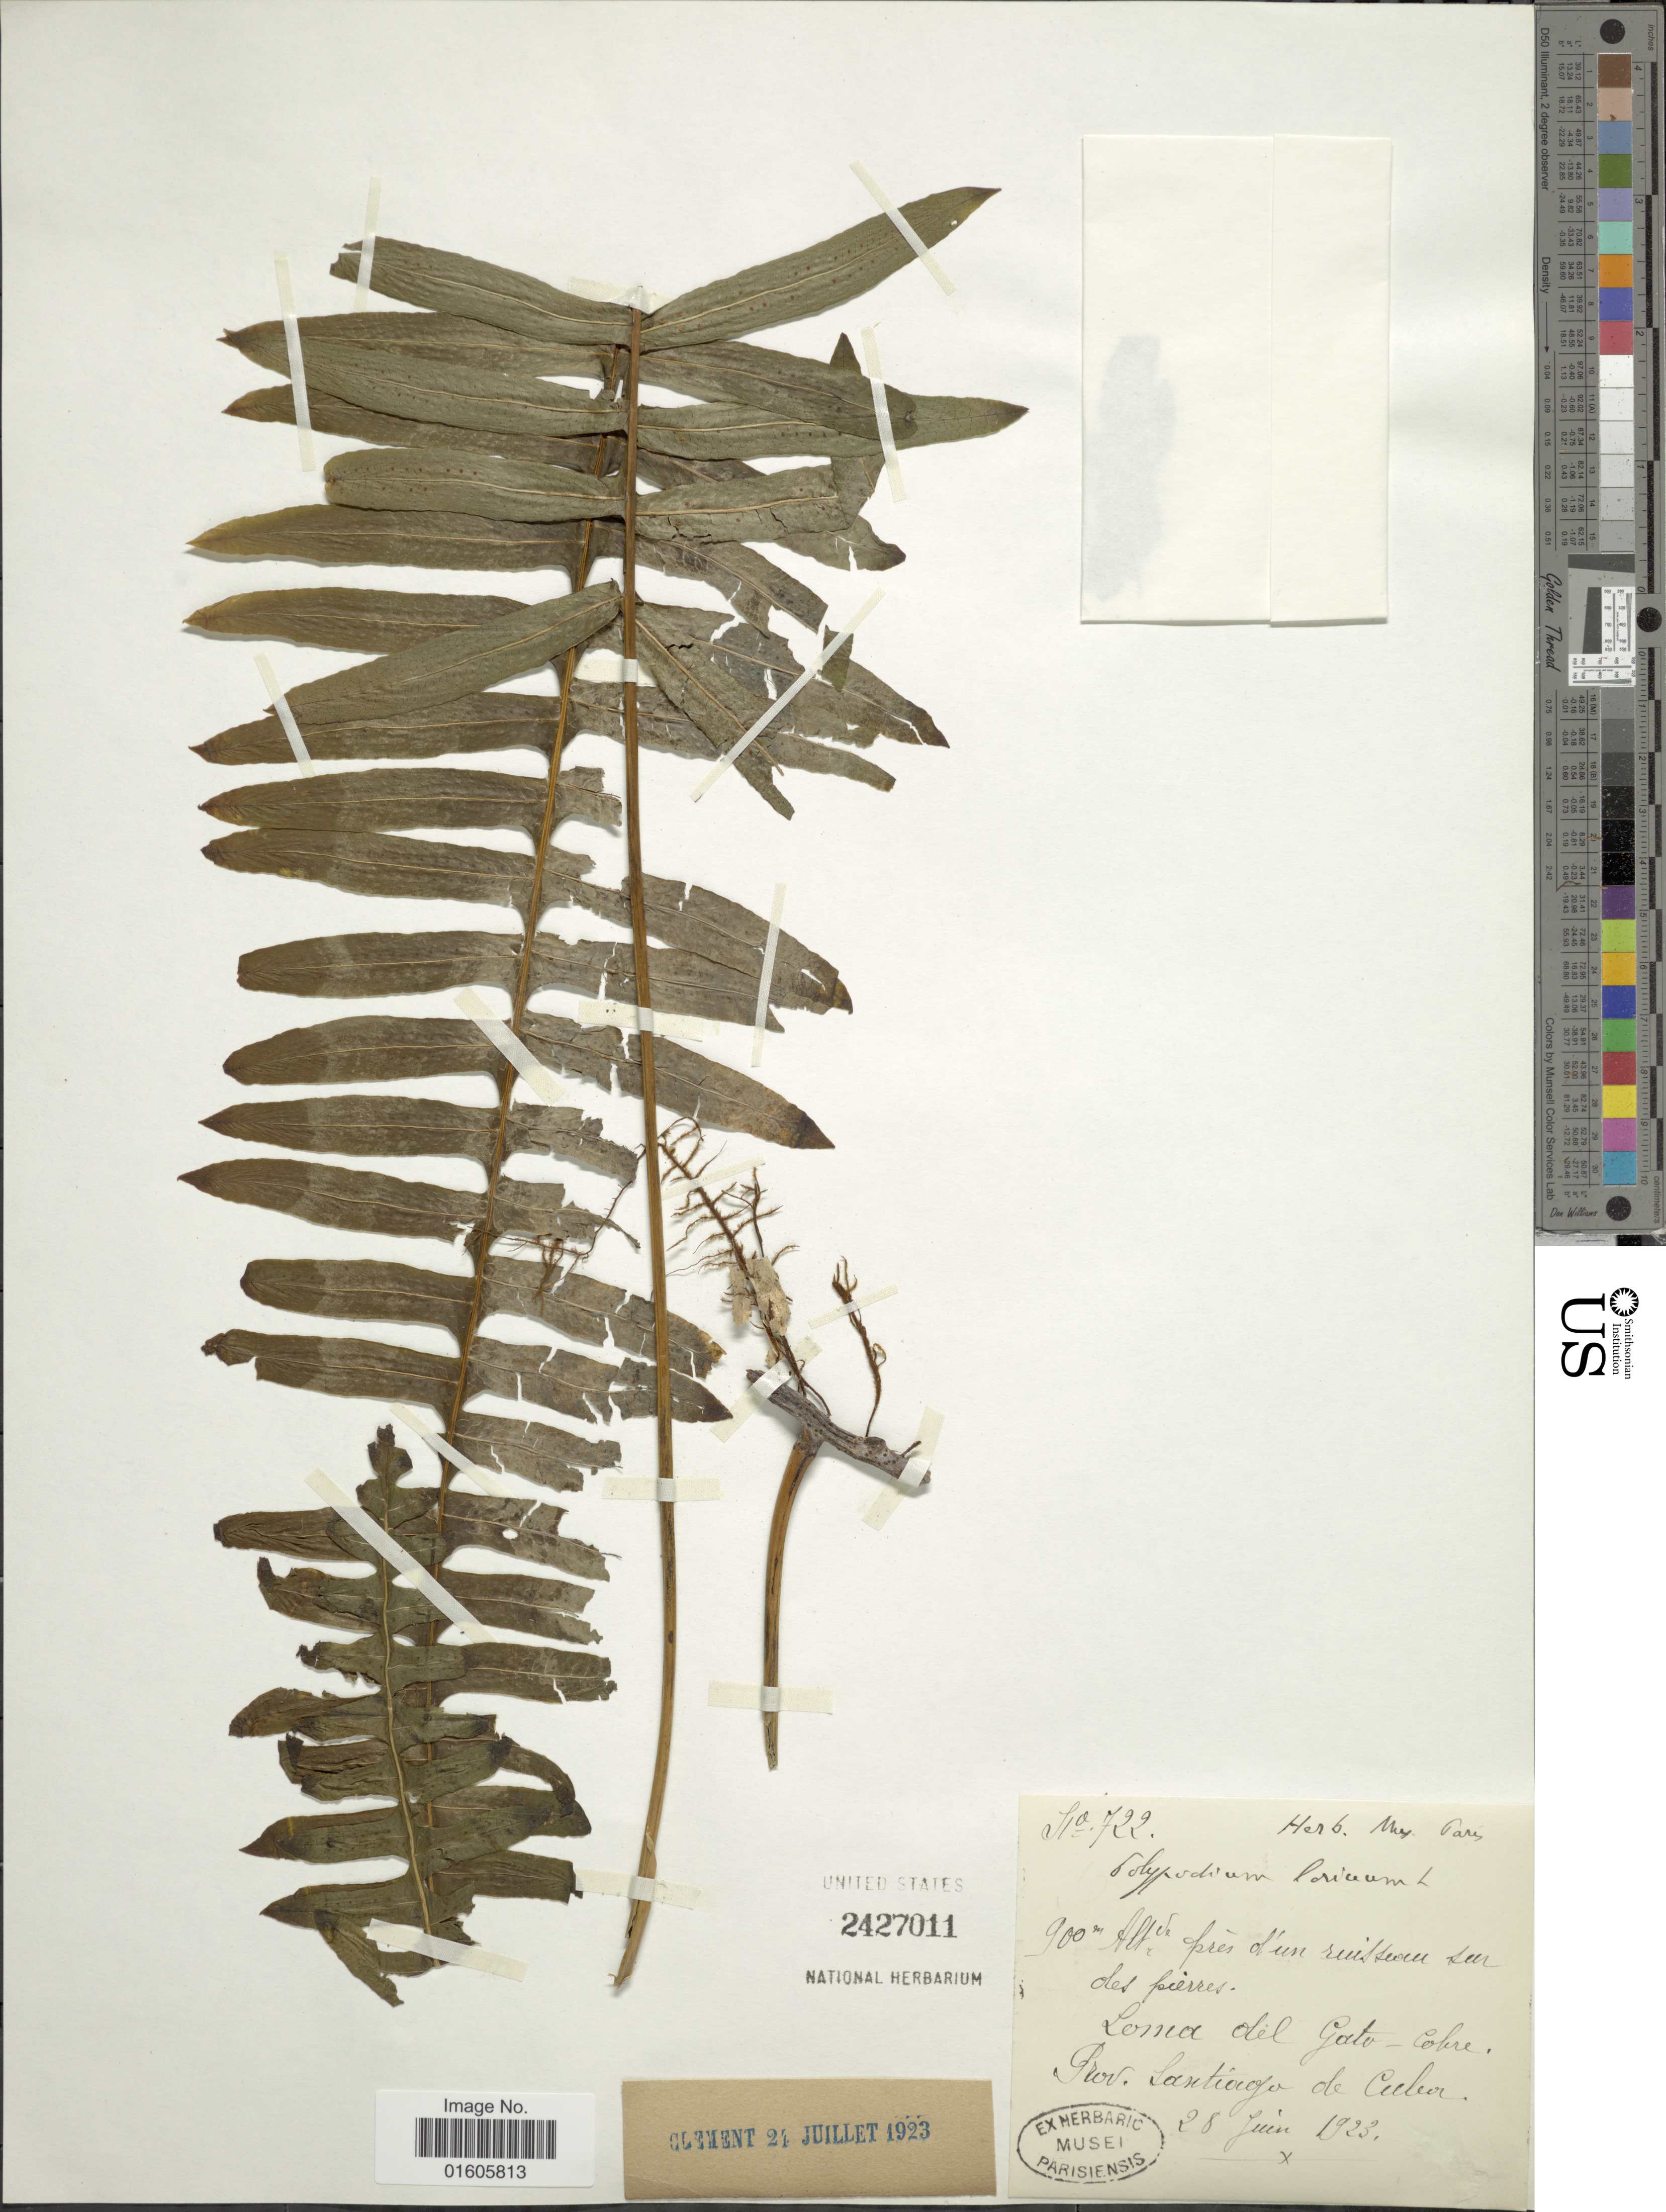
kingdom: Plantae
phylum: Tracheophyta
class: Polypodiopsida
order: Polypodiales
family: Polypodiaceae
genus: Serpocaulon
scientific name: Serpocaulon loriceum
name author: (L.) A.R. Sm.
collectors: ex herb. Mus. Paris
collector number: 722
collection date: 1923-06-28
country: Cuba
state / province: Santiago de Cuba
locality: Loma del Gato - Cobre.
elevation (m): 900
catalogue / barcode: US 2427011